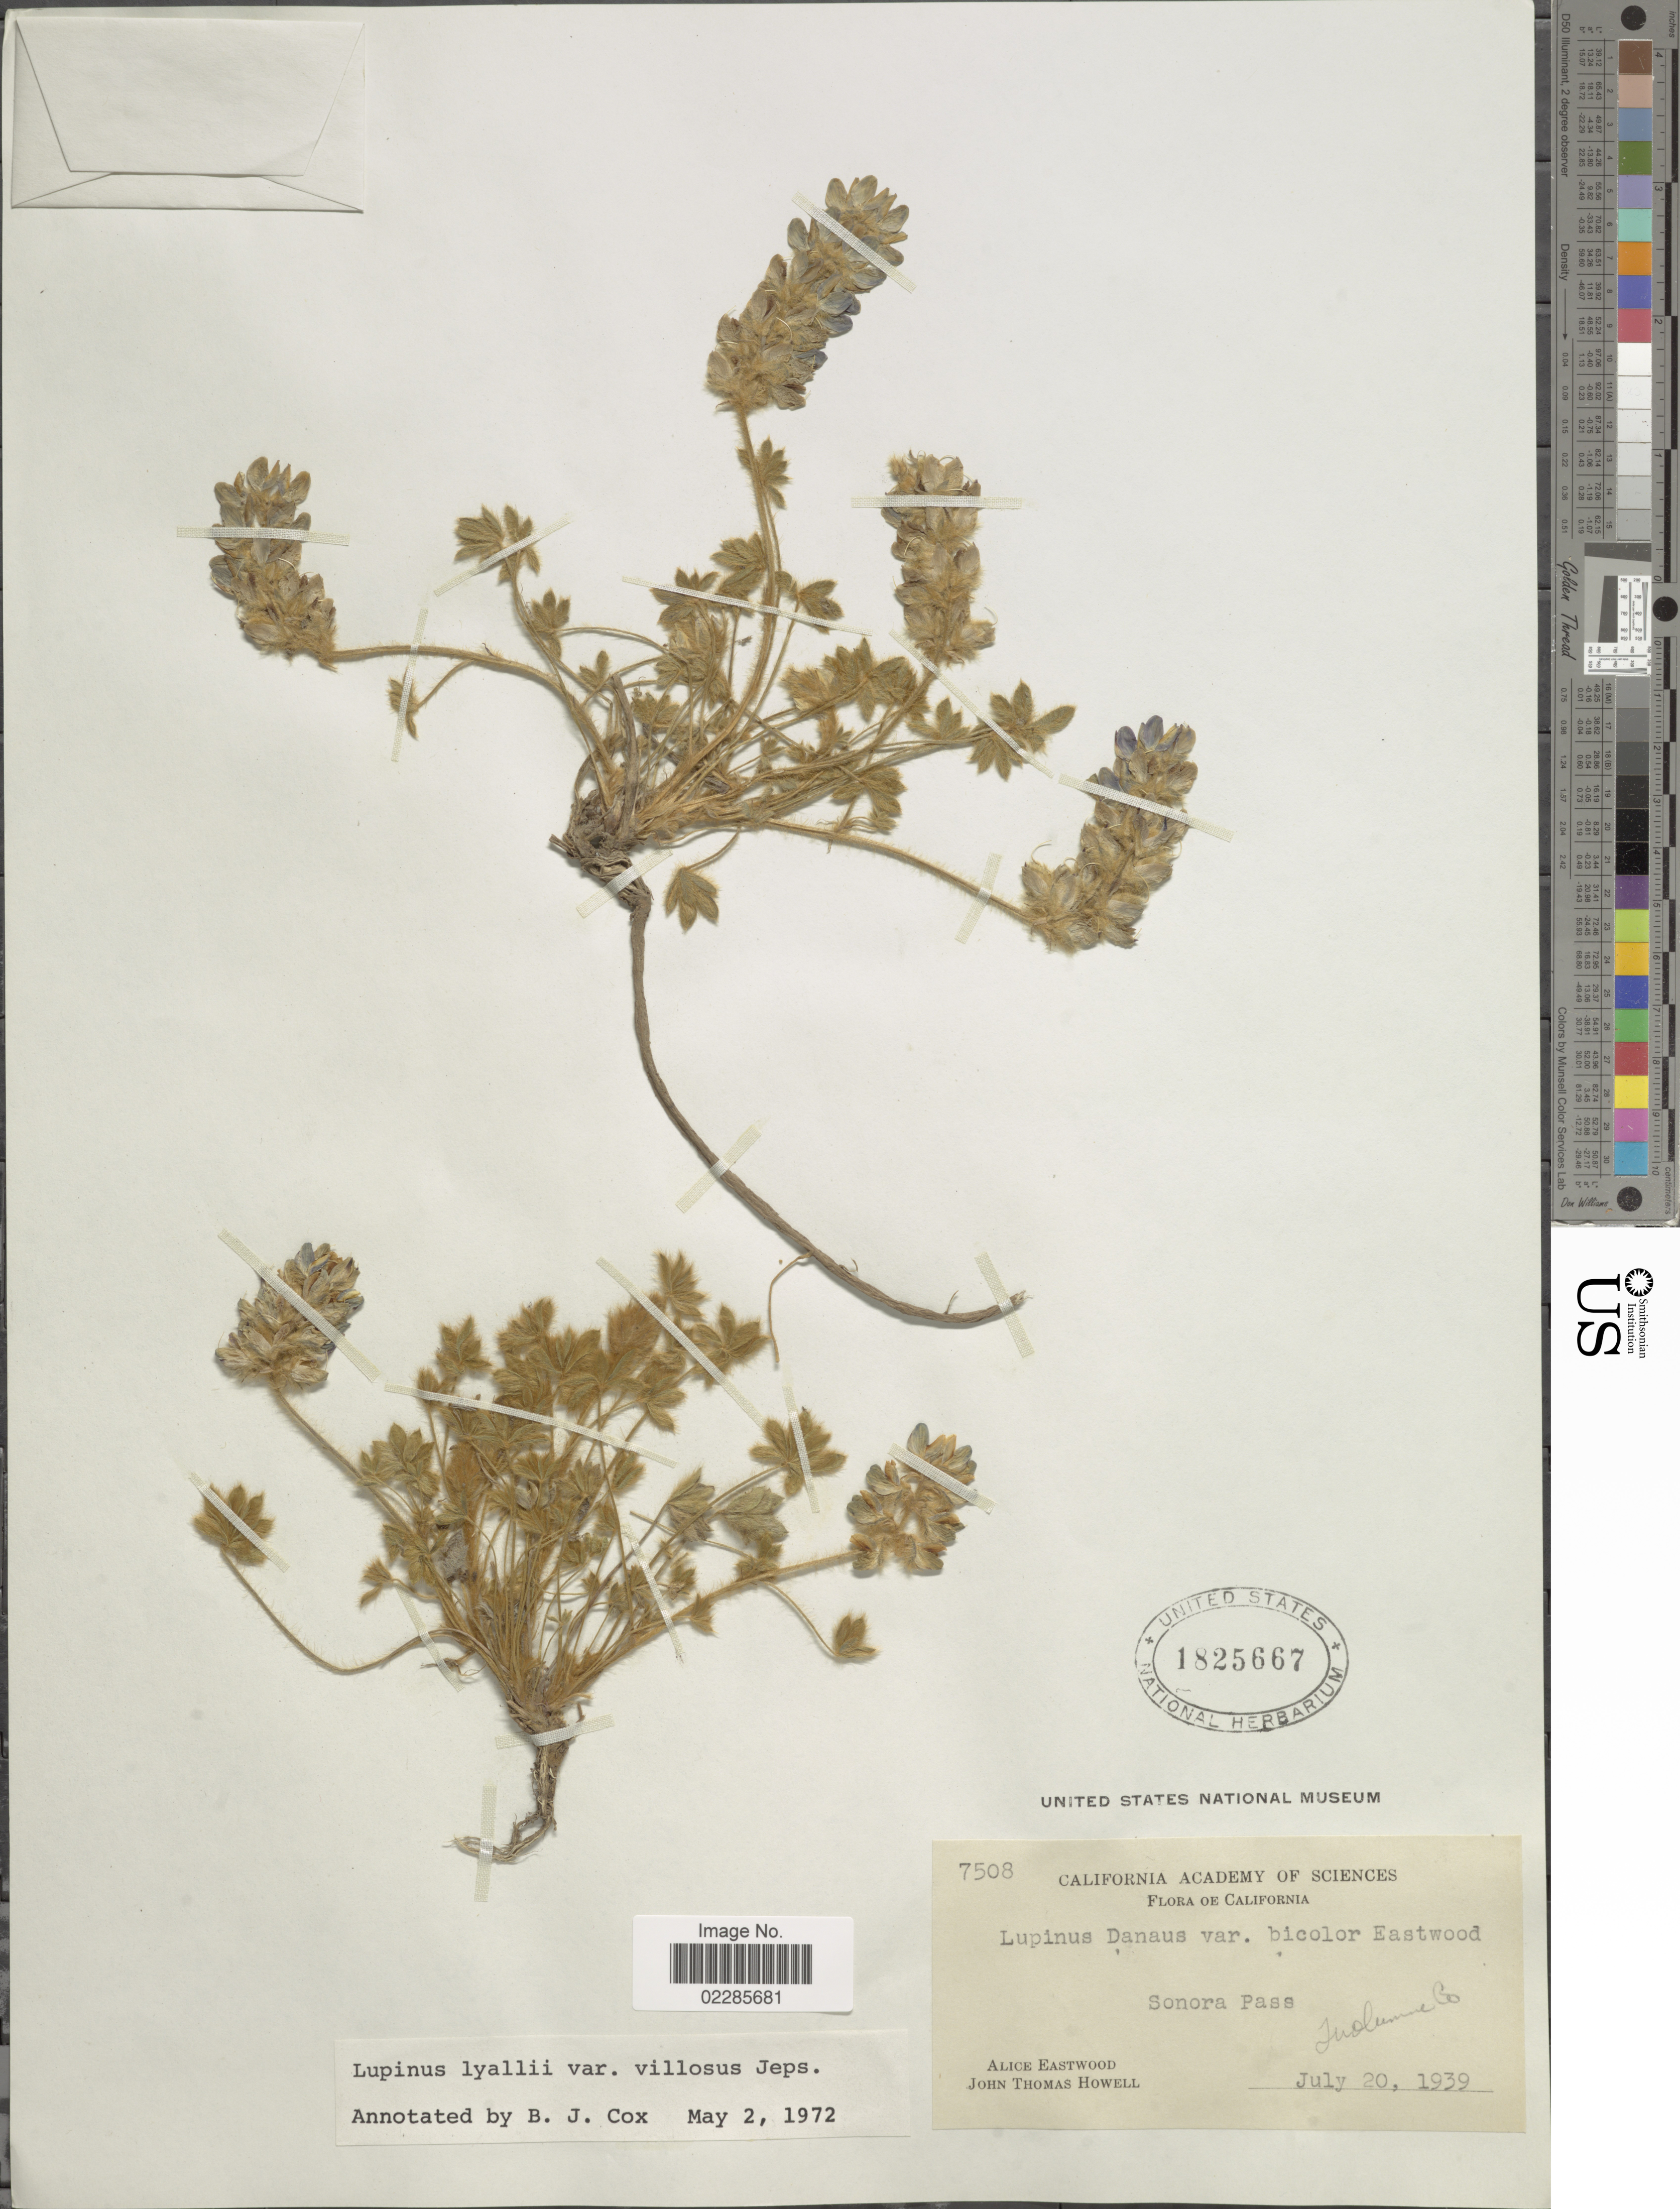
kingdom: Plantae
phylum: Tracheophyta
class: Magnoliopsida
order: Fabales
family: Fabaceae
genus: Lupinus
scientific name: Lupinus lyallii var. villosus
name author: Jeps.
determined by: Cox, B. J.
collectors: A. Eastwood & J. T. Howell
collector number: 7508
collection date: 1939-07-20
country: United States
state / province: California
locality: Sonora Pass, Juolumne Co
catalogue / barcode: US 1825667